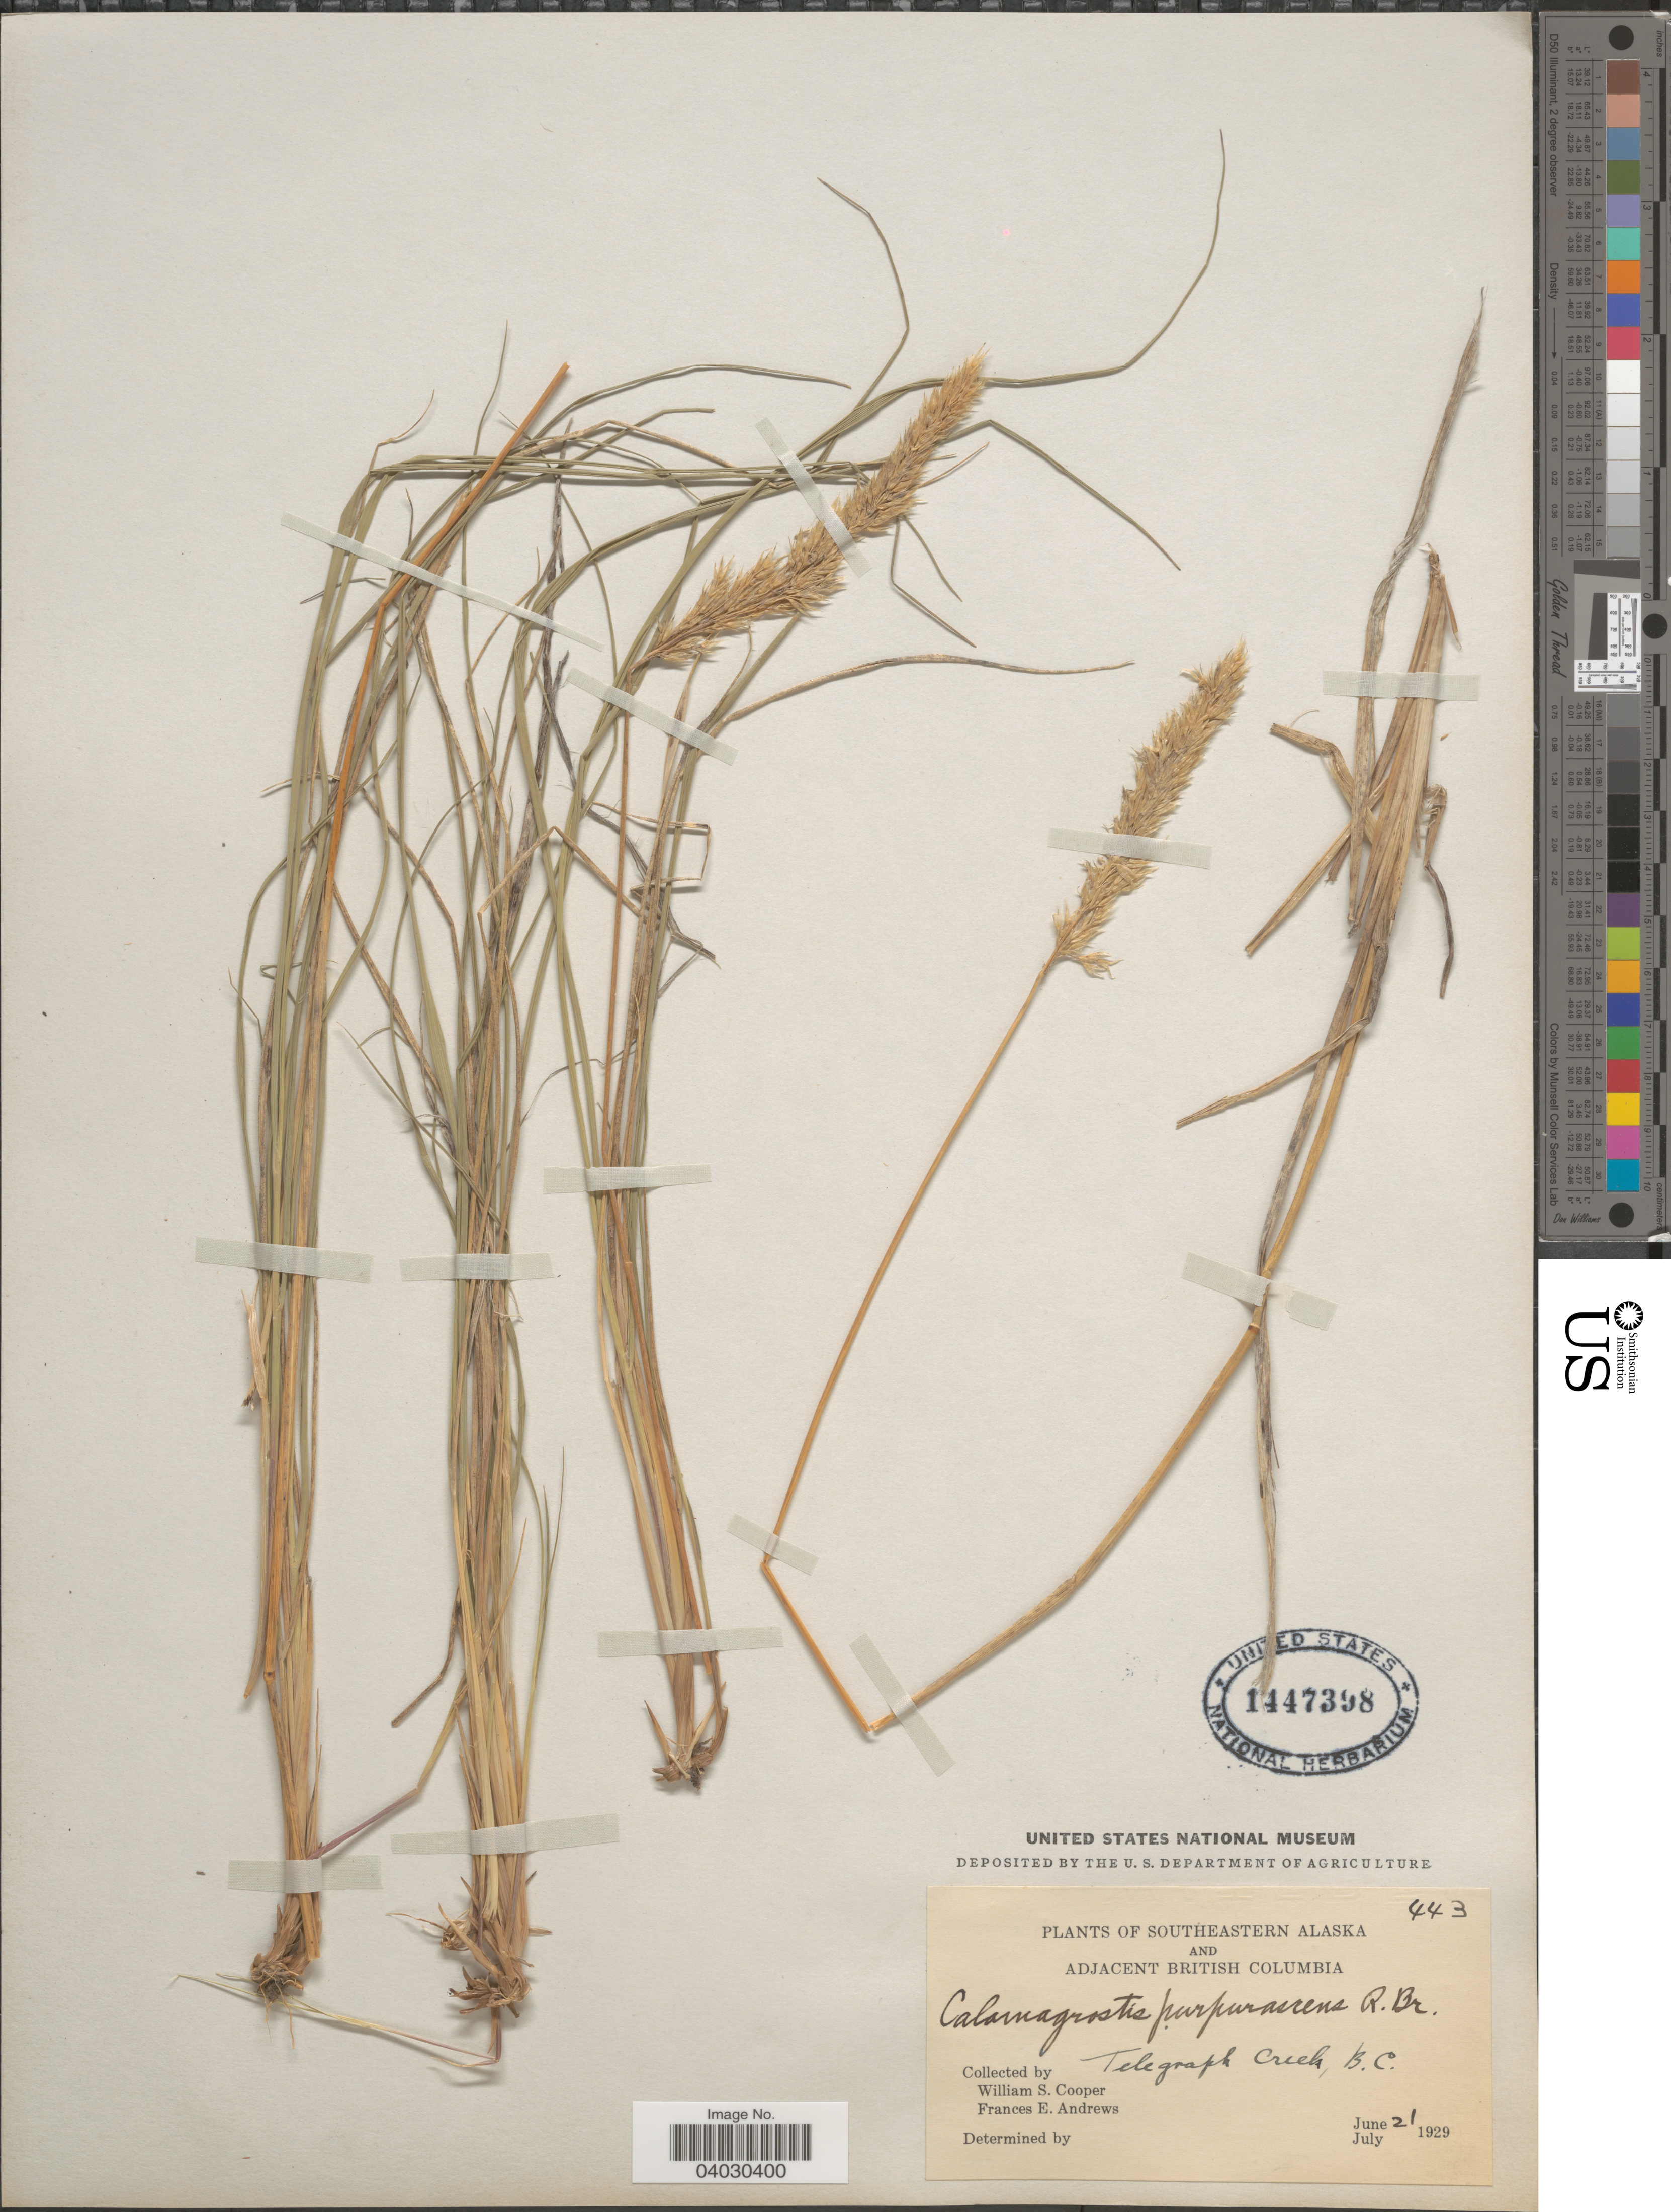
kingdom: Plantae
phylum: Tracheophyta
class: Liliopsida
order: Poales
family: Poaceae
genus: Calamagrostis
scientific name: Calamagrostis purpurascens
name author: R. Br.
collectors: W. Cooper & F. Andrews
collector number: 443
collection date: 1929-06-21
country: Canada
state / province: British Columbia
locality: Adjacent British Columbia. Telegraph Creek, B.C.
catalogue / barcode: US 1447398